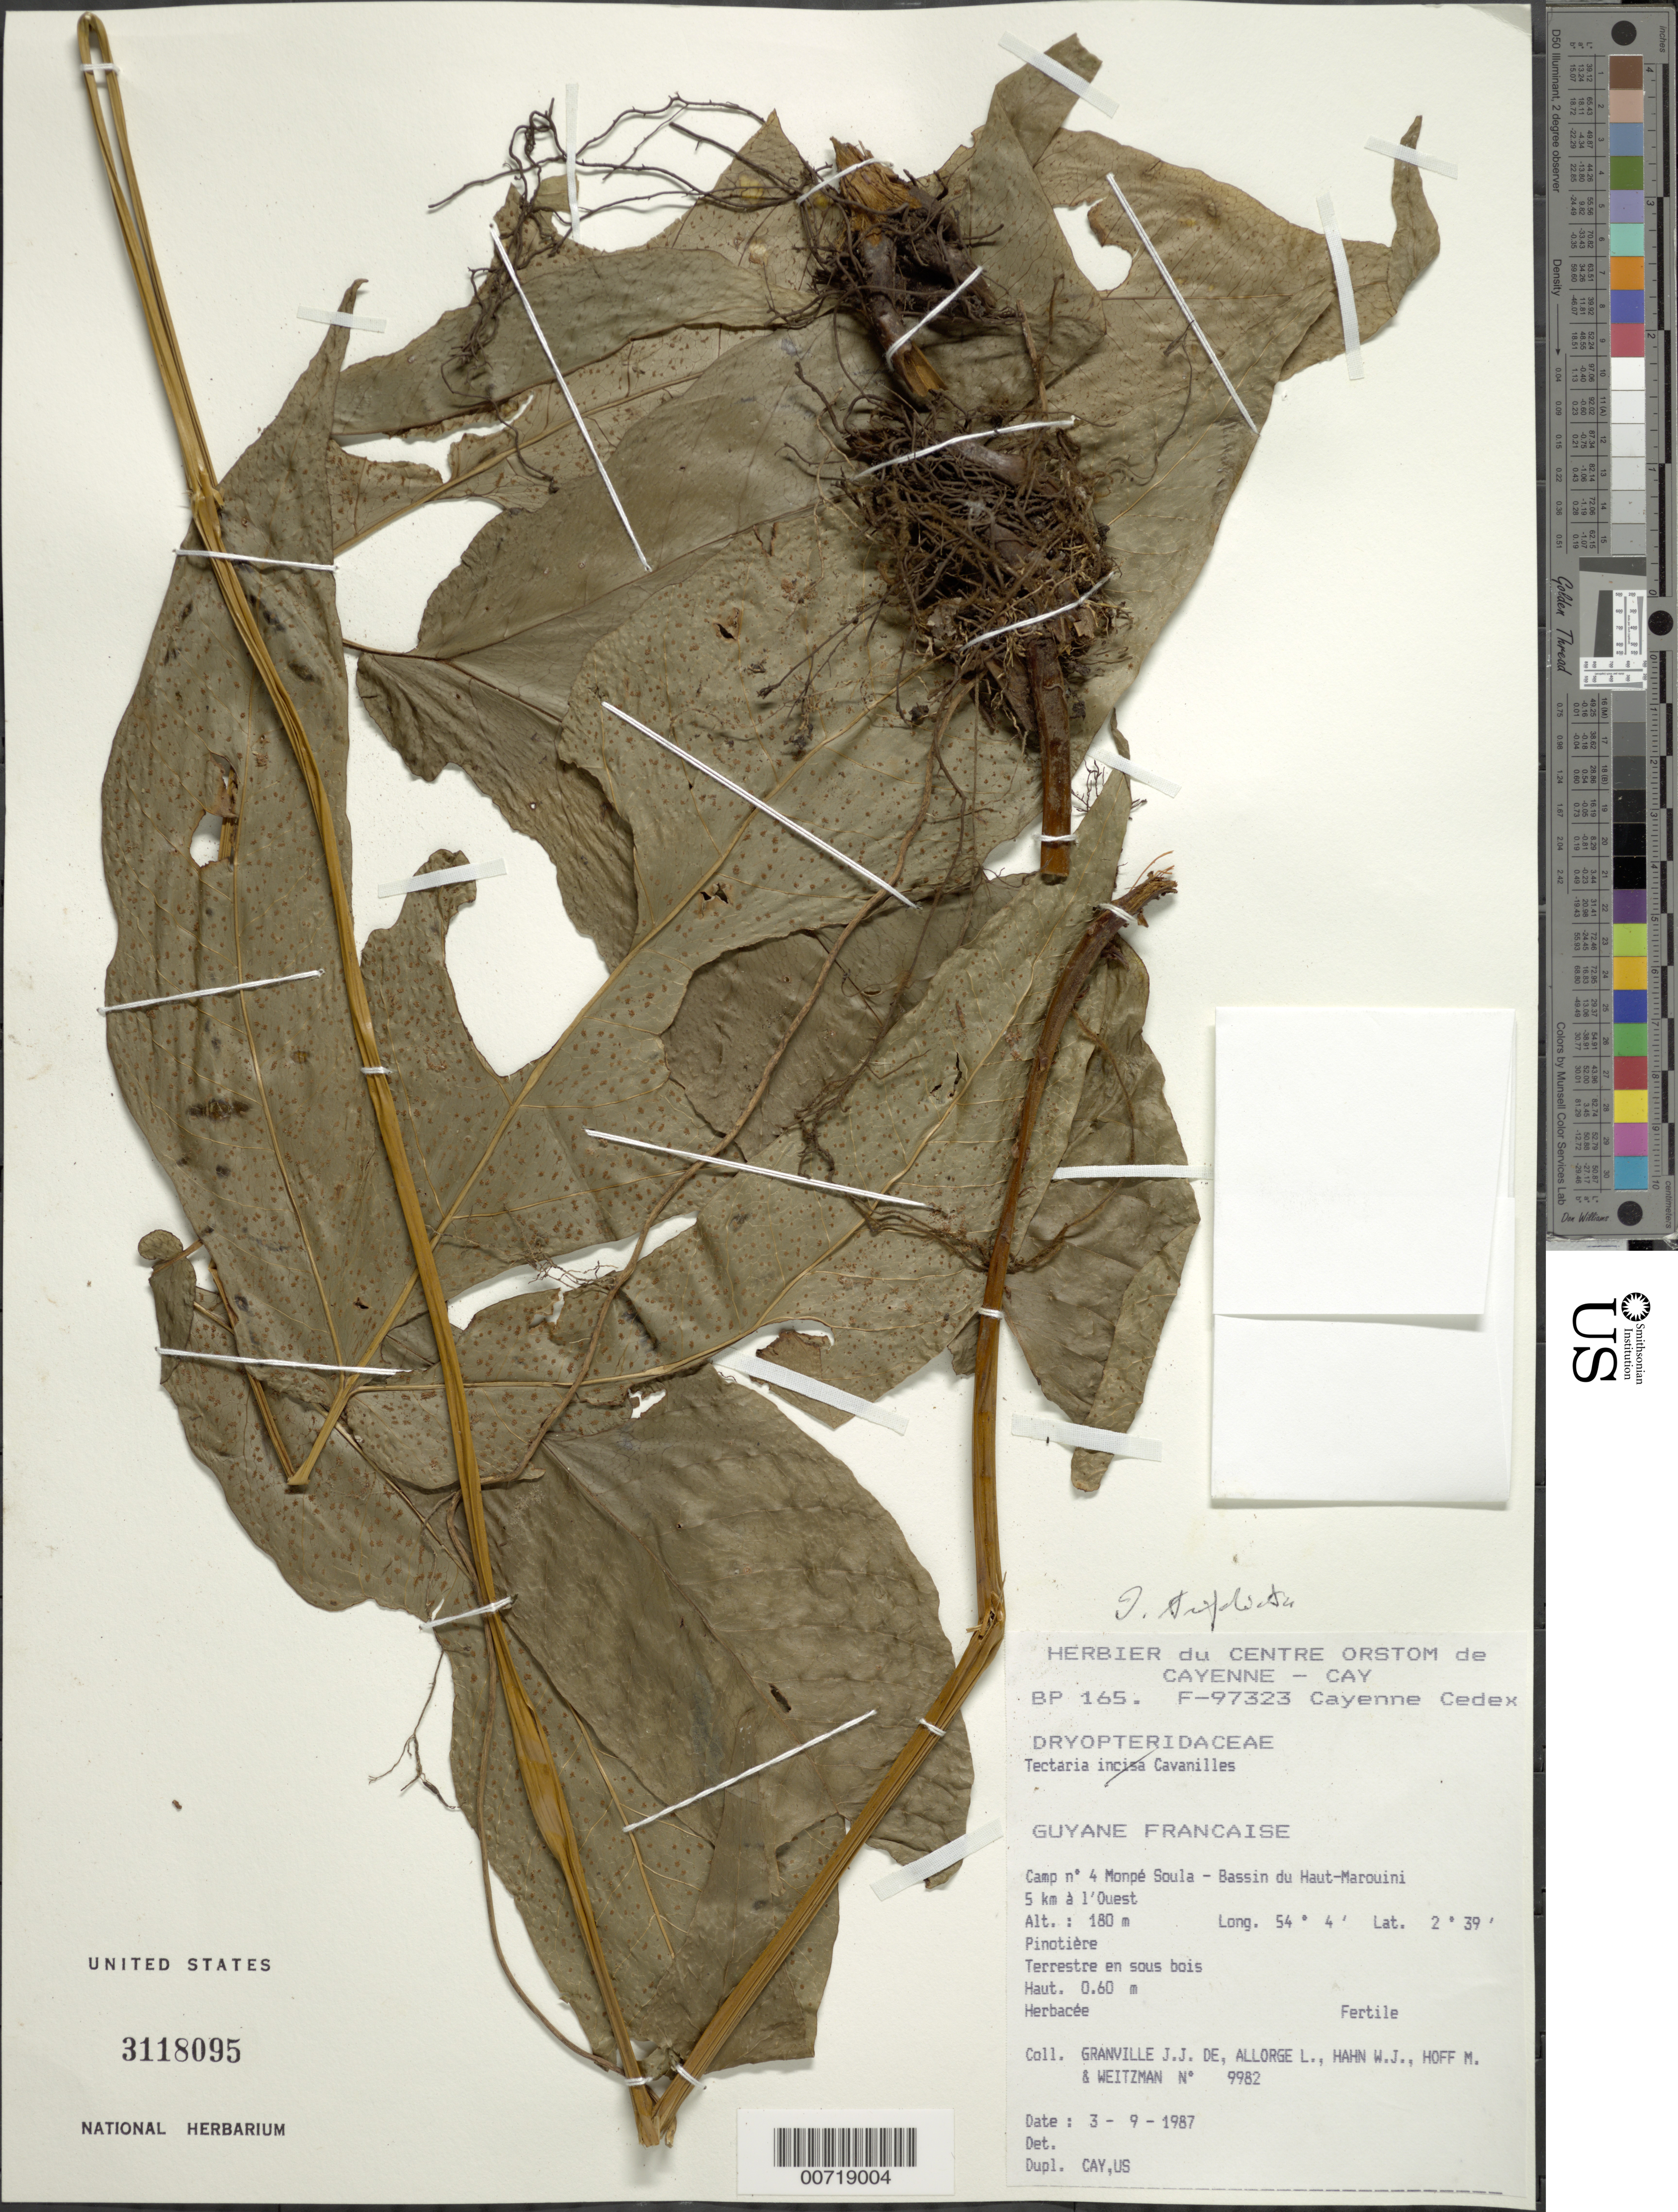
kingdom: Plantae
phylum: Tracheophyta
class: Polypodiopsida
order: Polypodiales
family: Tectariaceae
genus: Tectaria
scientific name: Tectaria trifoliata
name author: (L.) Cav.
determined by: Lellinger, David B., (BOT), Smithsonian Institution - National Museum of Natural History (UNITED STATES)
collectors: J.-J. de Granville, L. Allorge, W. J. Hahn, M. Hoff & A. L. Weitzman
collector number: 9982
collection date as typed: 3-Sep-87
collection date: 1987-09-03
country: French Guiana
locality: Monpé Soula, Camp #4, Bassin du Haut-Marouini, 5 km to W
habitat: Pinotière, sous bois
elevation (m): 180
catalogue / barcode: US 3118095